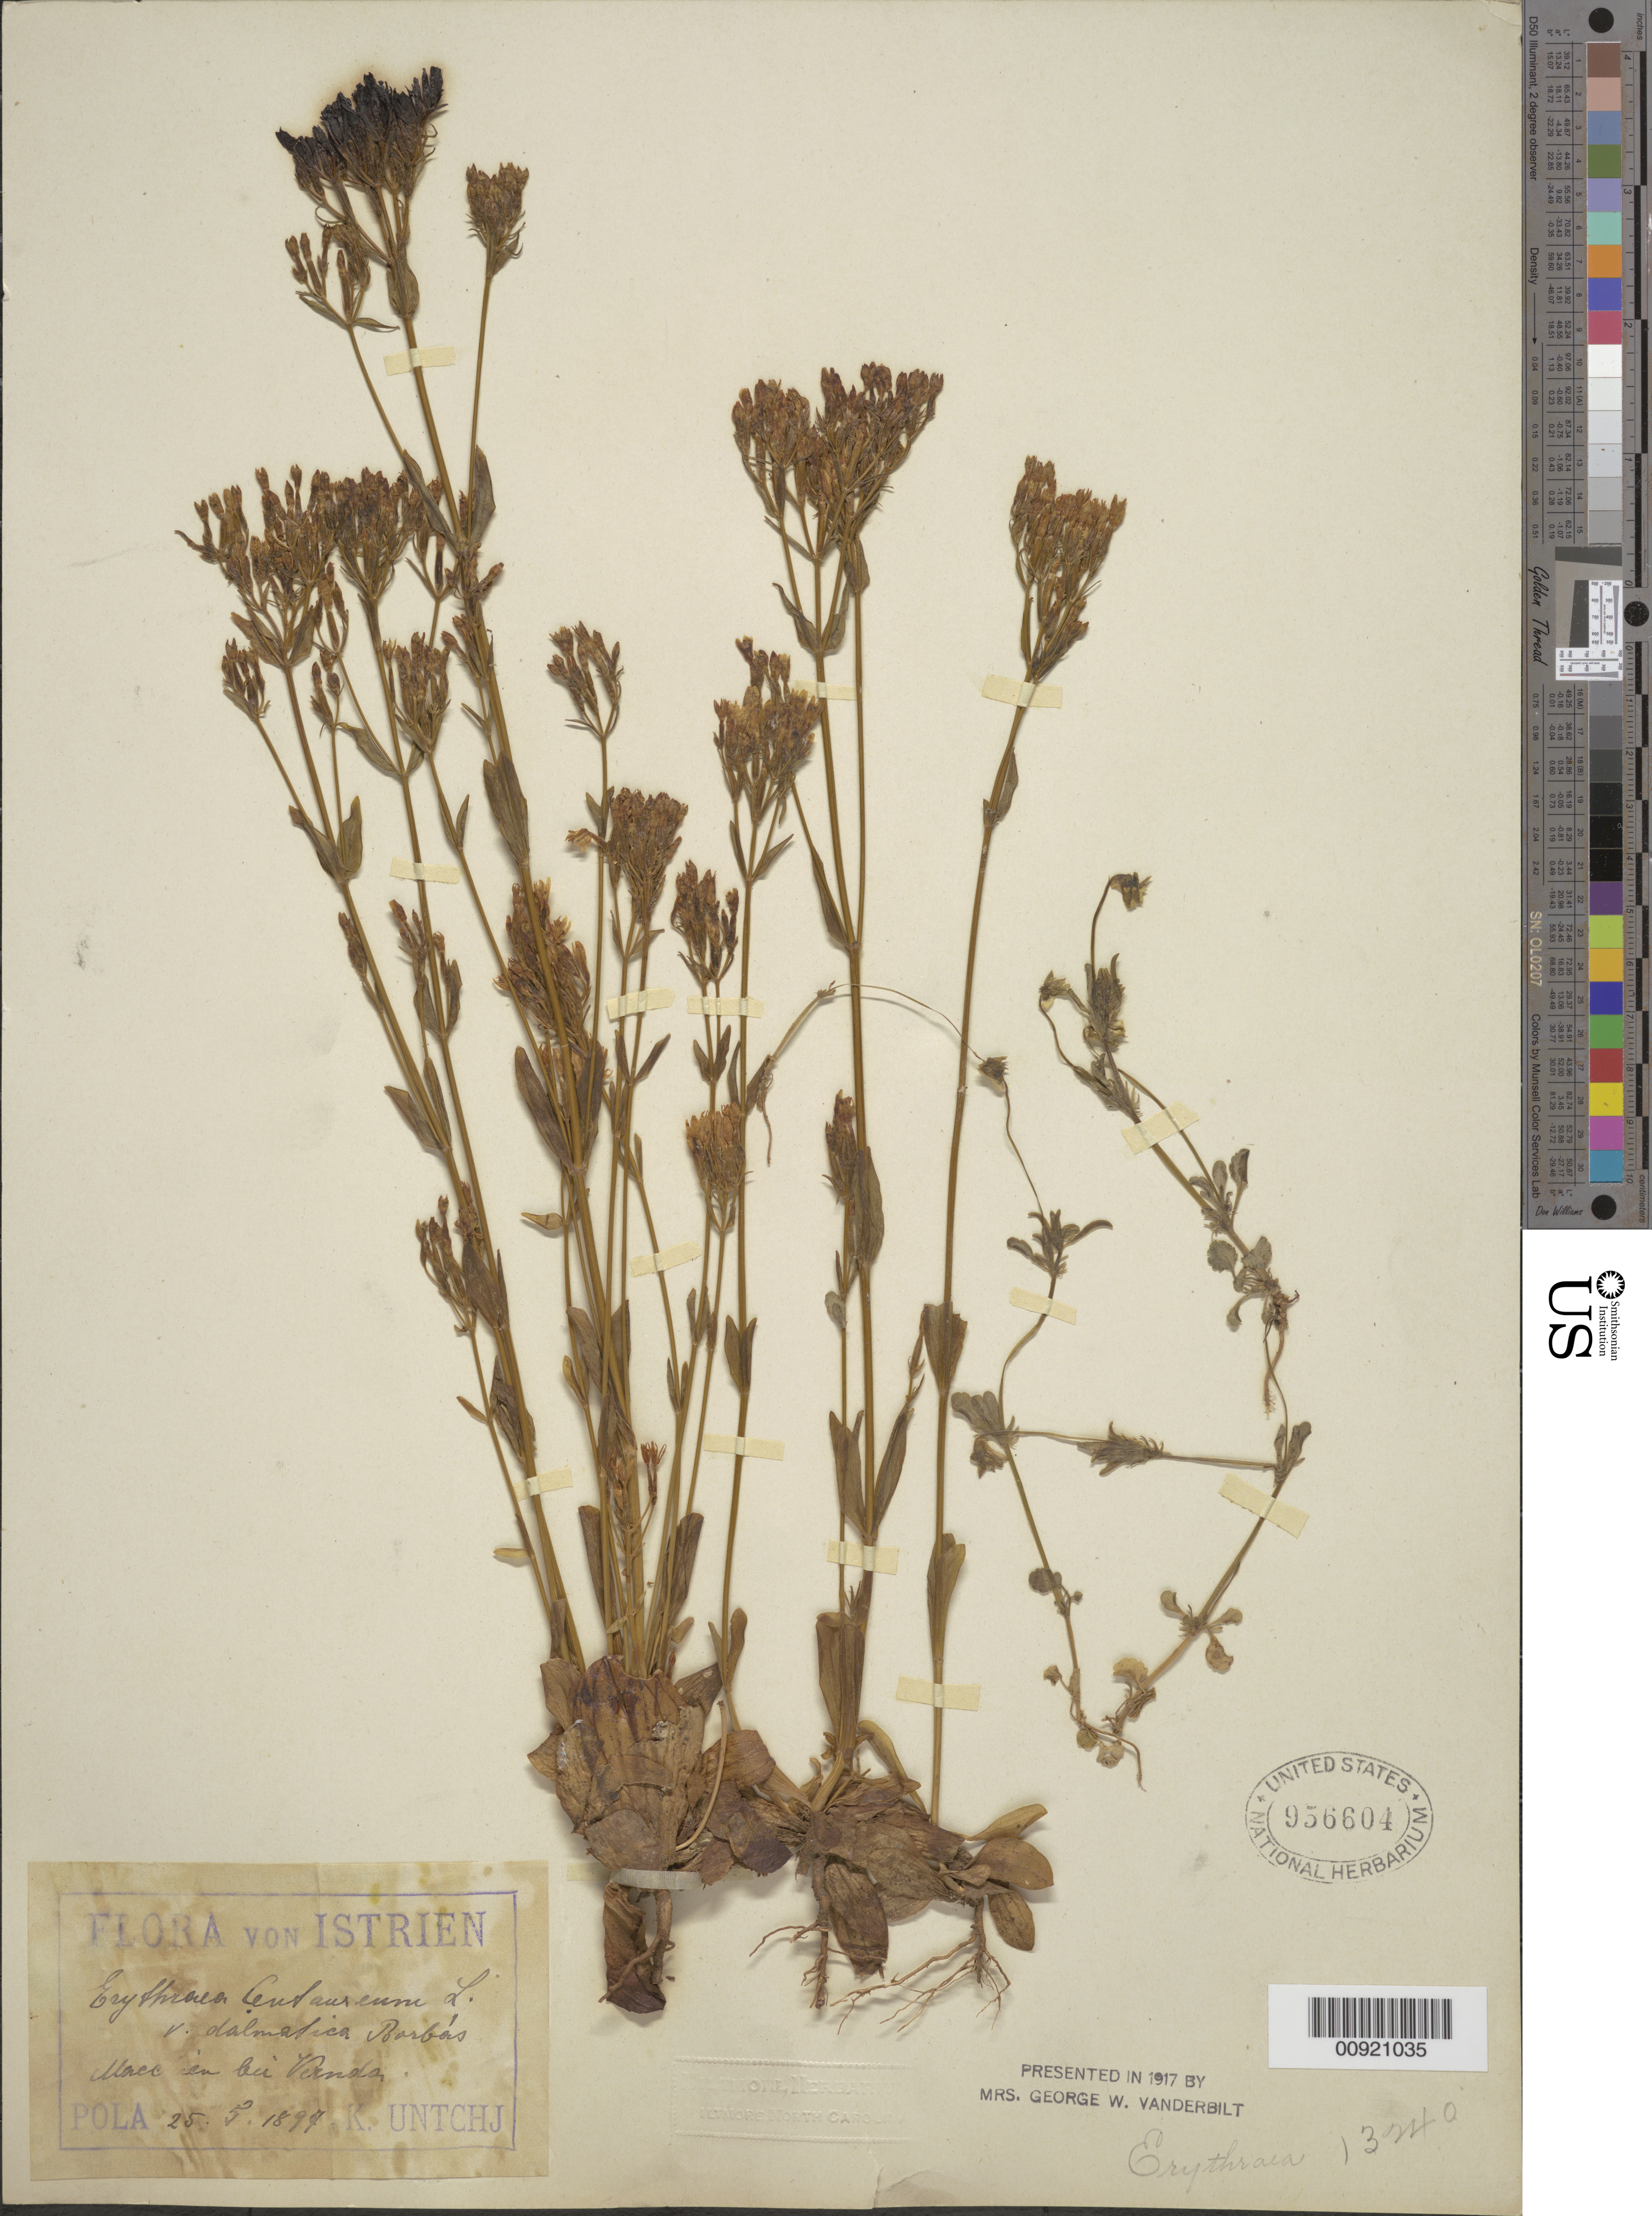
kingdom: Plantae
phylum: Tracheophyta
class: Magnoliopsida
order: Gentianales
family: Gentianaceae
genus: Erythraea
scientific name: Erythraea centaurium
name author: (L.) Borkh.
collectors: K. Untchj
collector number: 13240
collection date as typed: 25 May 1894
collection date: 1894-05-25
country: Croatia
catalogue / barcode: US 956604